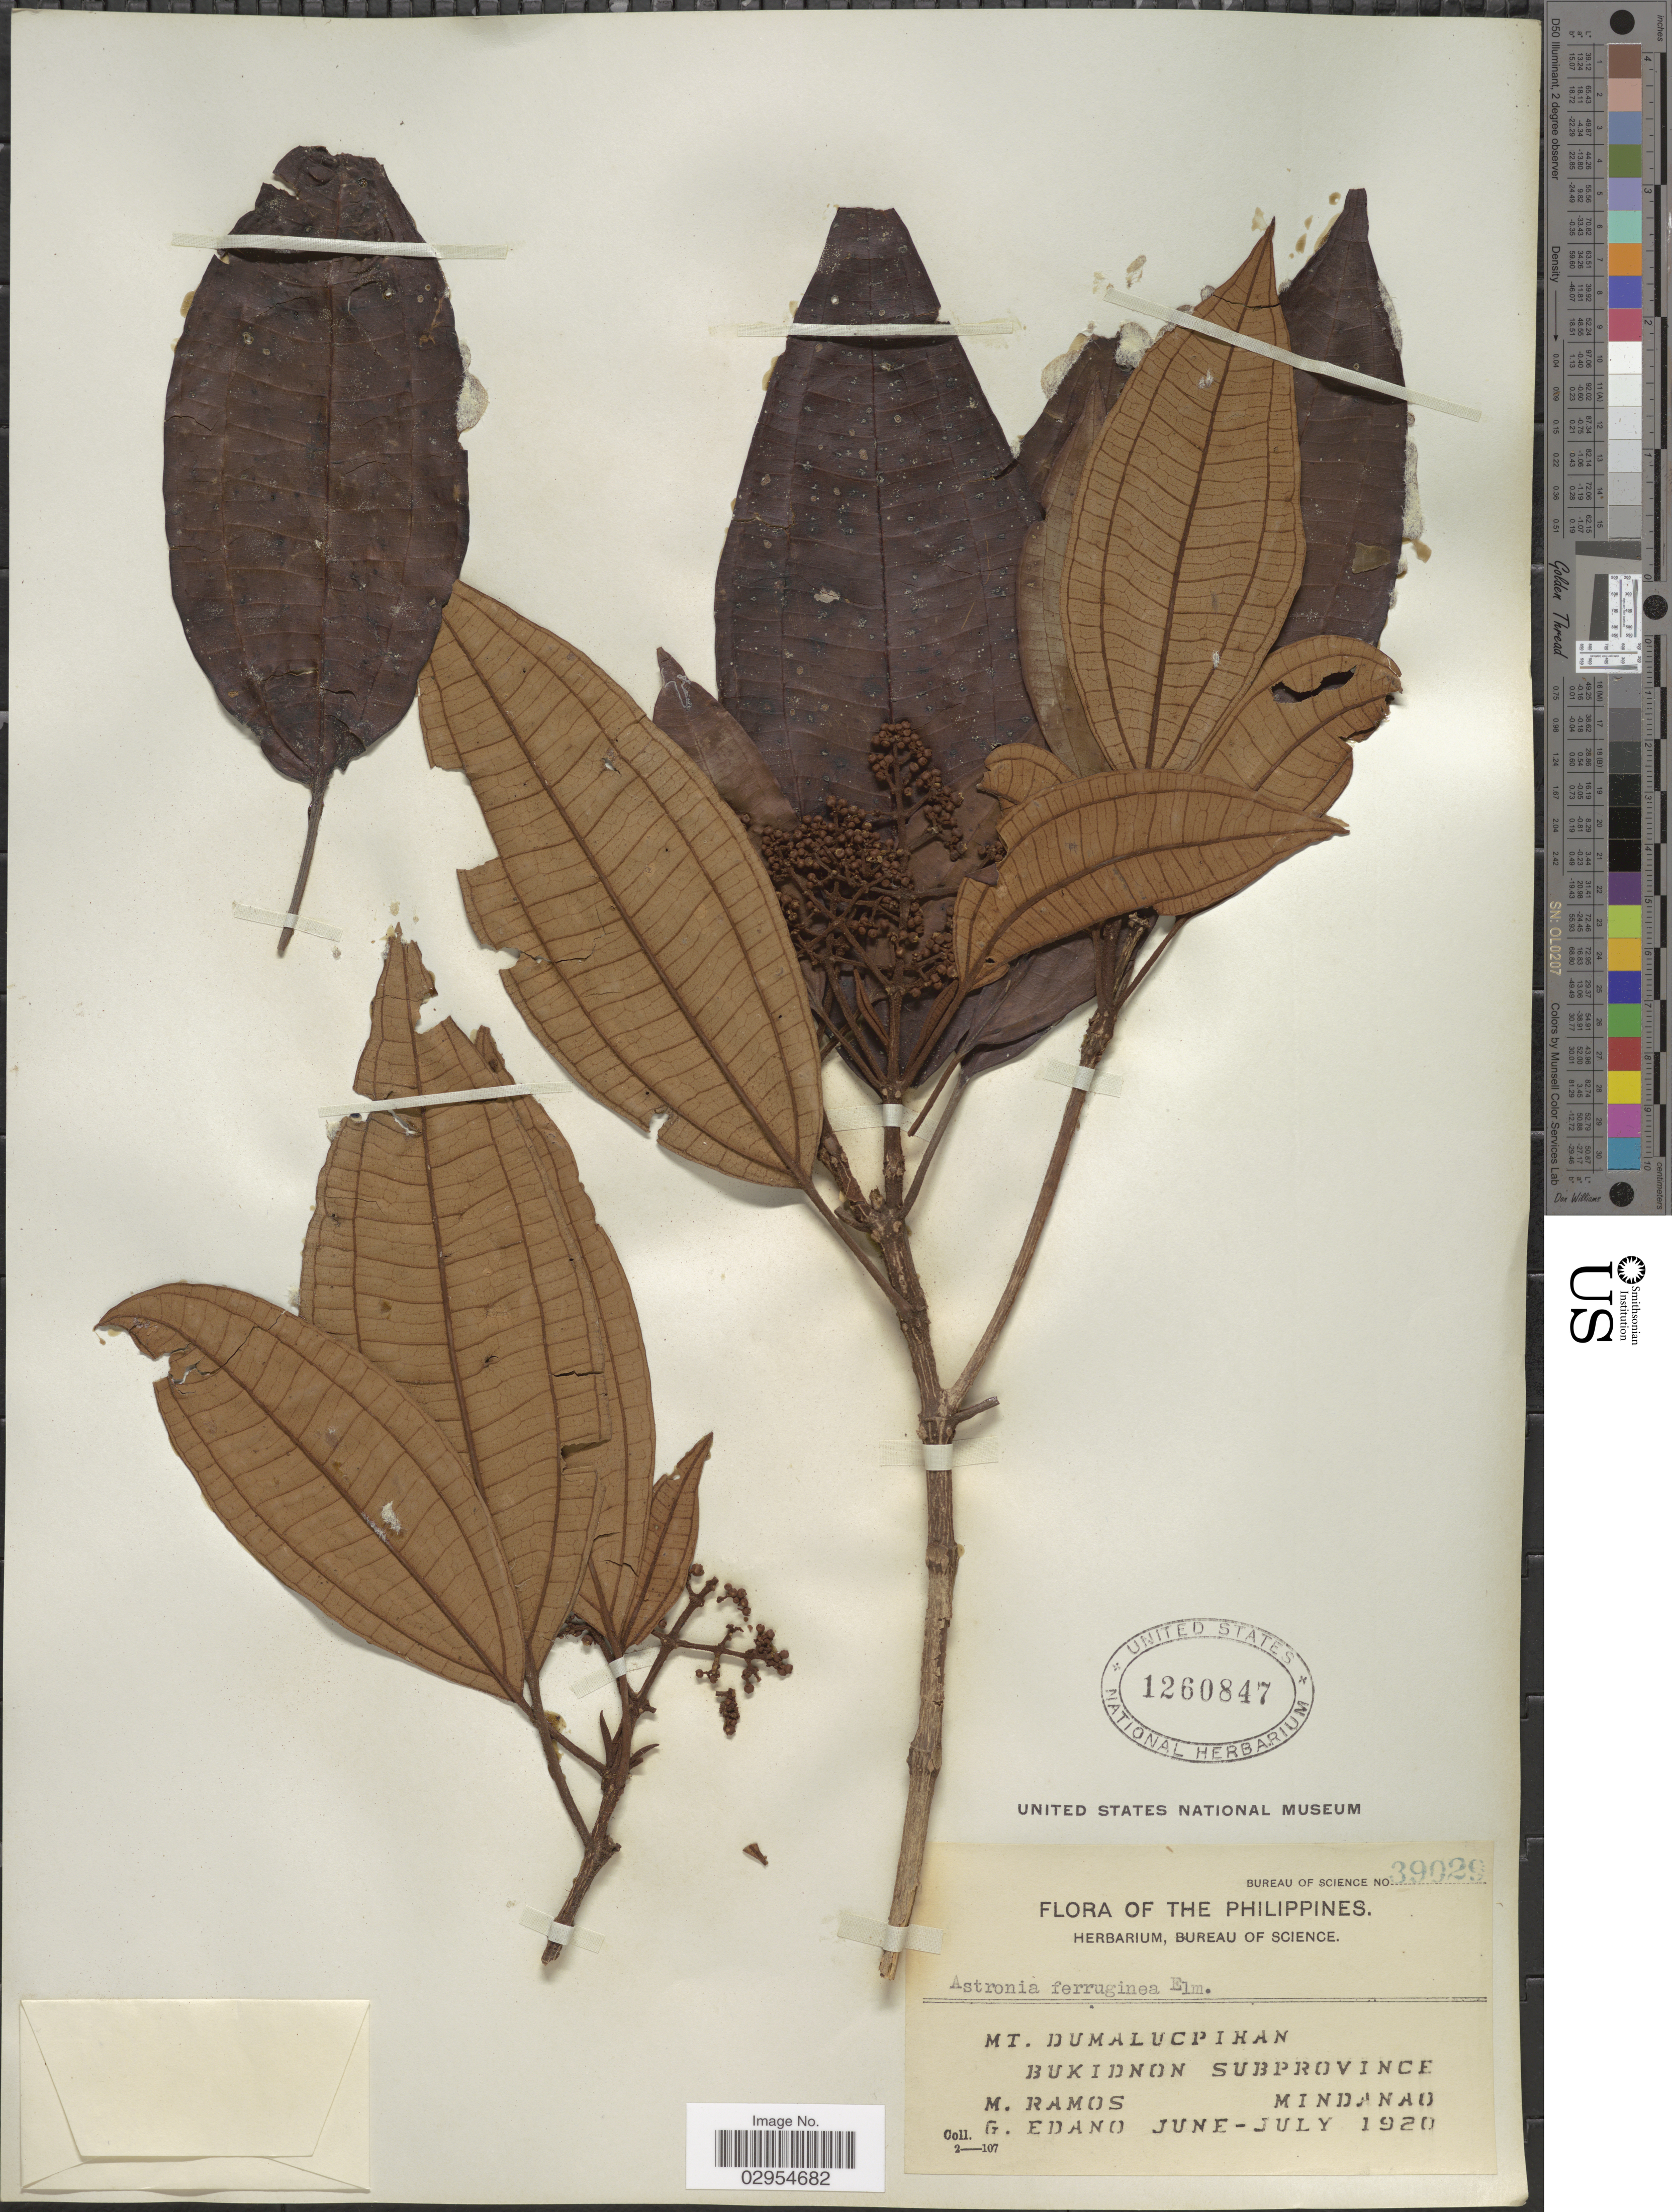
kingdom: Plantae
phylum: Tracheophyta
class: Magnoliopsida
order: Myrtales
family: Melastomataceae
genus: Astronia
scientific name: Astronia ferruginea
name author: Elmer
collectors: M. Ramos & G. Edaño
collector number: Bureau of Science 39029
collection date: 1920-06/1920-07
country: Philippines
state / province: Northern Mindanao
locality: Mt. Dumalucpihan, Bukidnon Subprovince, Mindanao.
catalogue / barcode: US 1260847